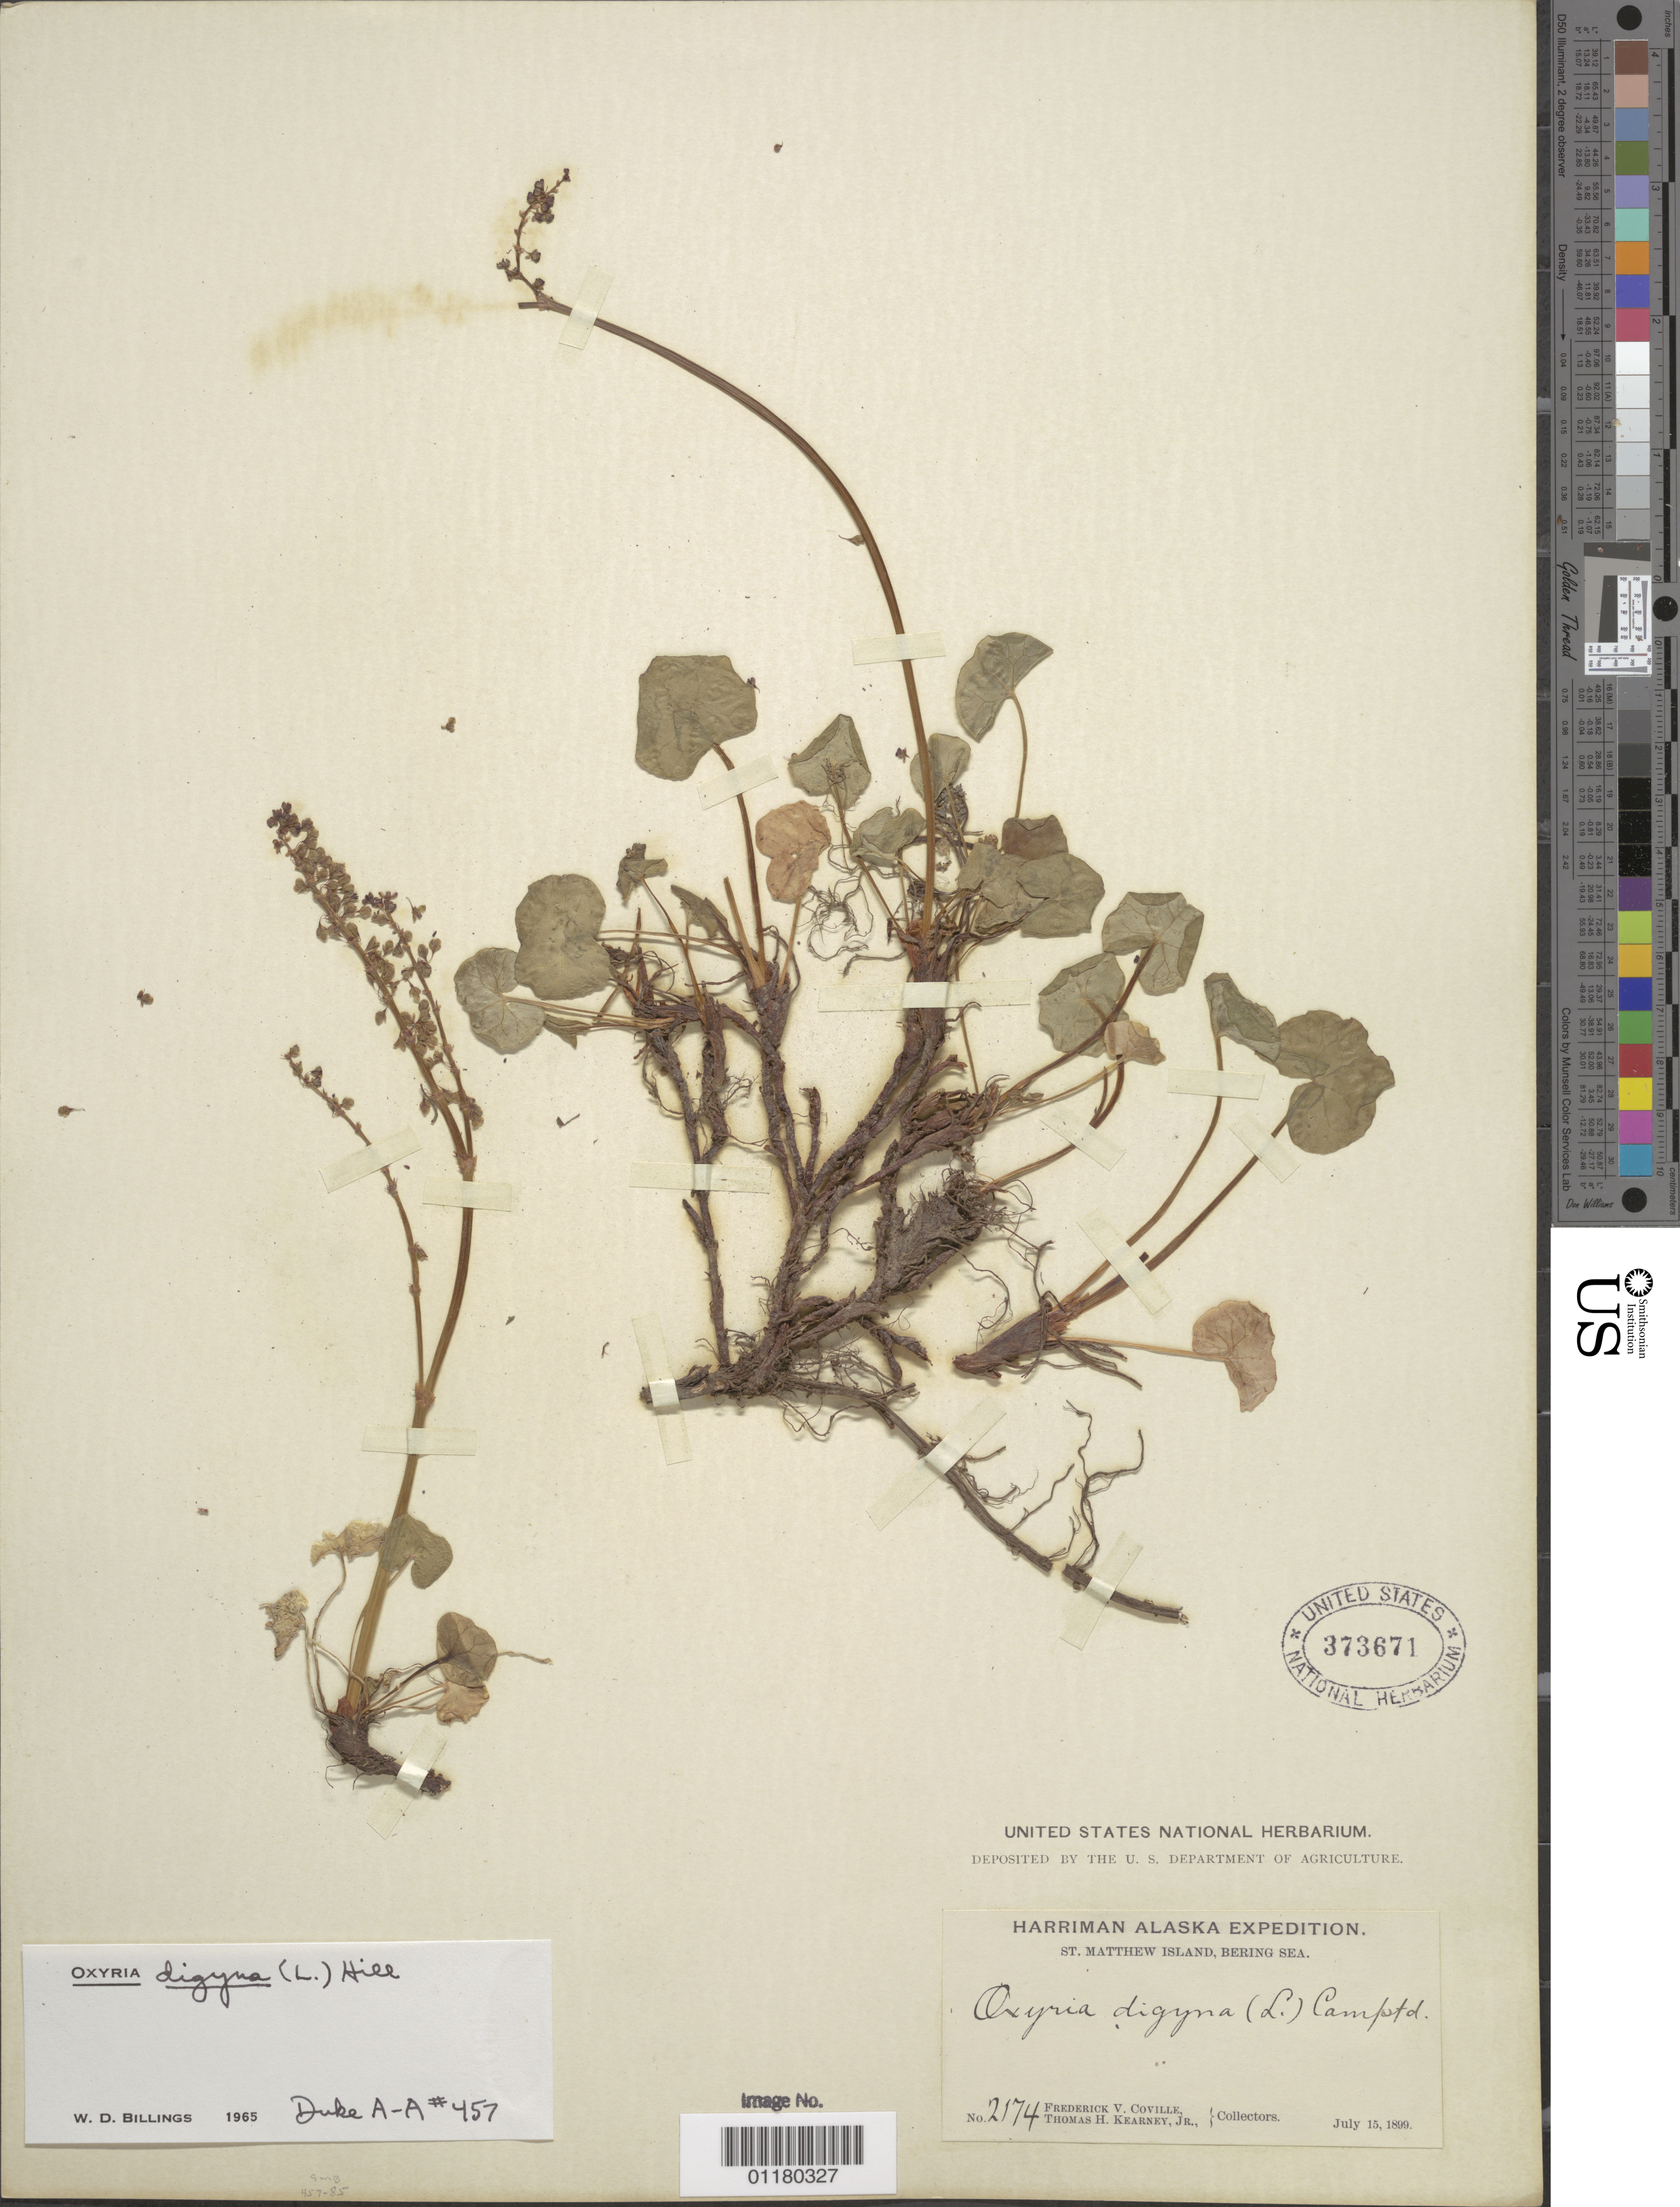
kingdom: Plantae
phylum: Tracheophyta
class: Magnoliopsida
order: Caryophyllales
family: Polygonaceae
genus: Oxyria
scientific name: Oxyria digyna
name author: (L.) Hill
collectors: F. V. Coville & T. H. Kearney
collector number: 2174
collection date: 1899-07-15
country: United States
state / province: Alaska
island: St. Matthew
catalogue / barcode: US 373671